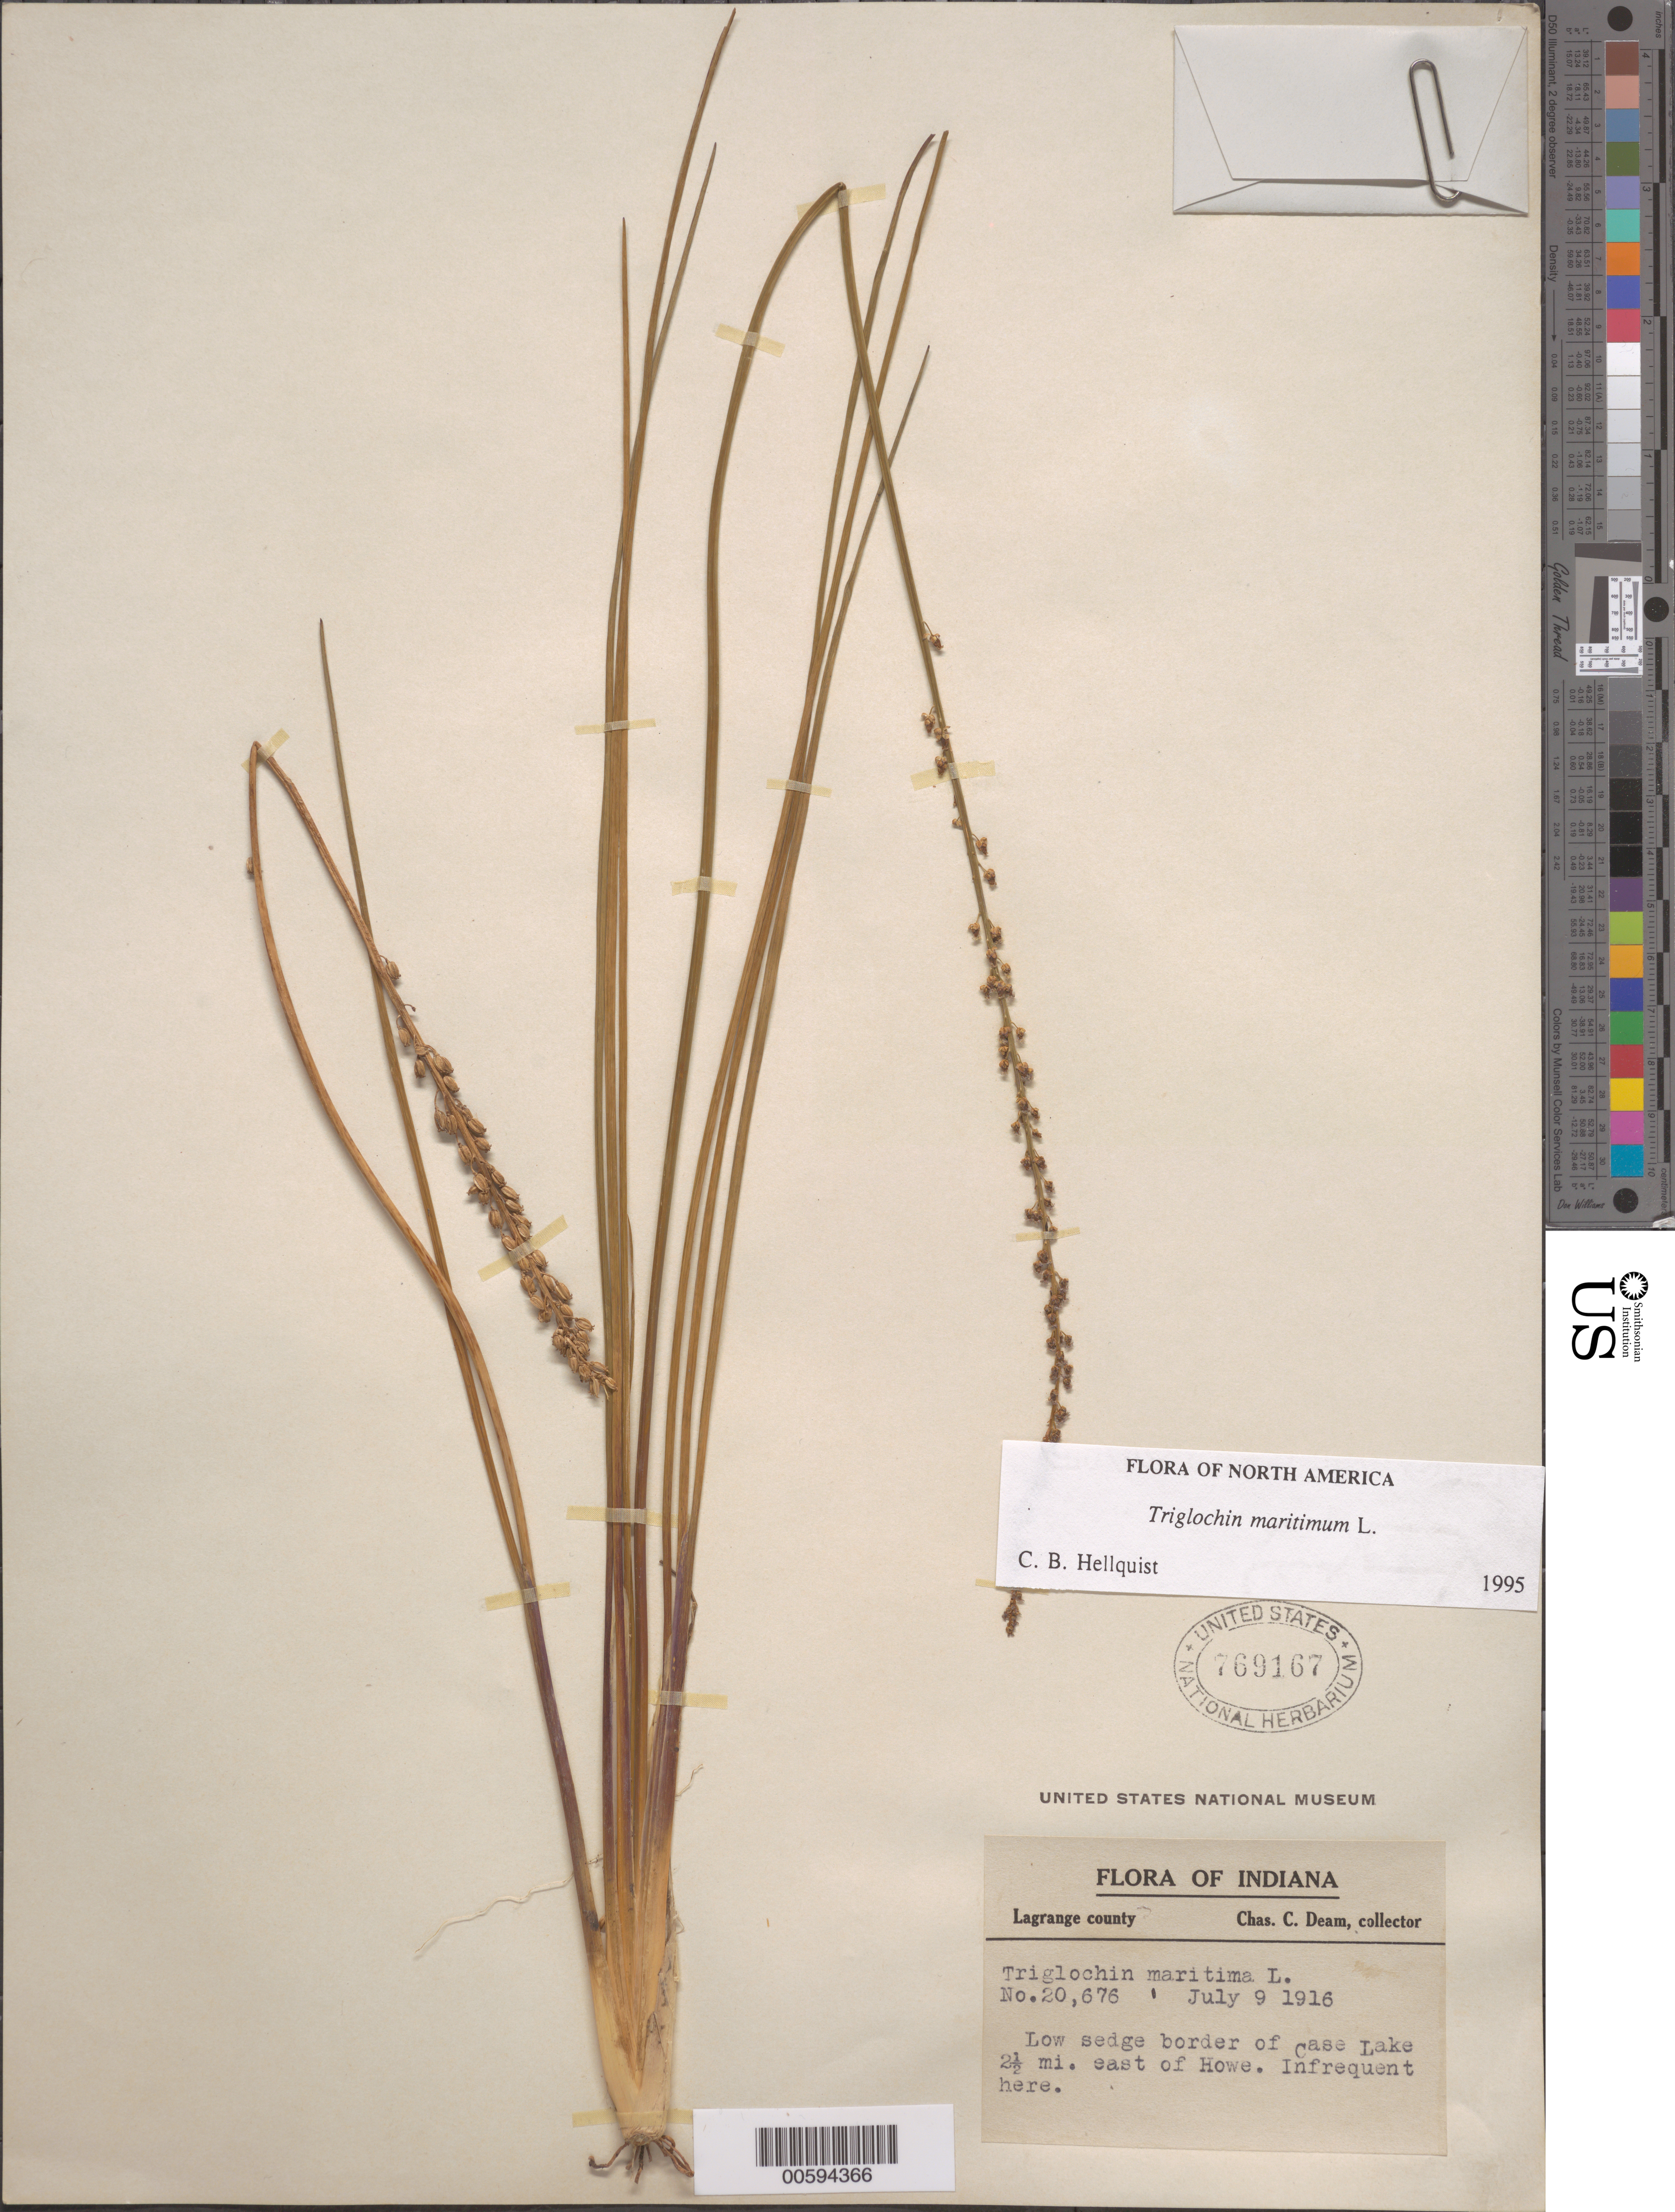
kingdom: Plantae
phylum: Tracheophyta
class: Liliopsida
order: Alismatales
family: Juncaginaceae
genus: Triglochin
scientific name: Triglochin maritima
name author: L.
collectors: C. C. Deam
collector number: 20676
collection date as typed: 09 Jul 1916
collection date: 1916-07-09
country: United States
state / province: Indiana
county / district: Lagrange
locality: Case Lake, E of Howe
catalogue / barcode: US 769167